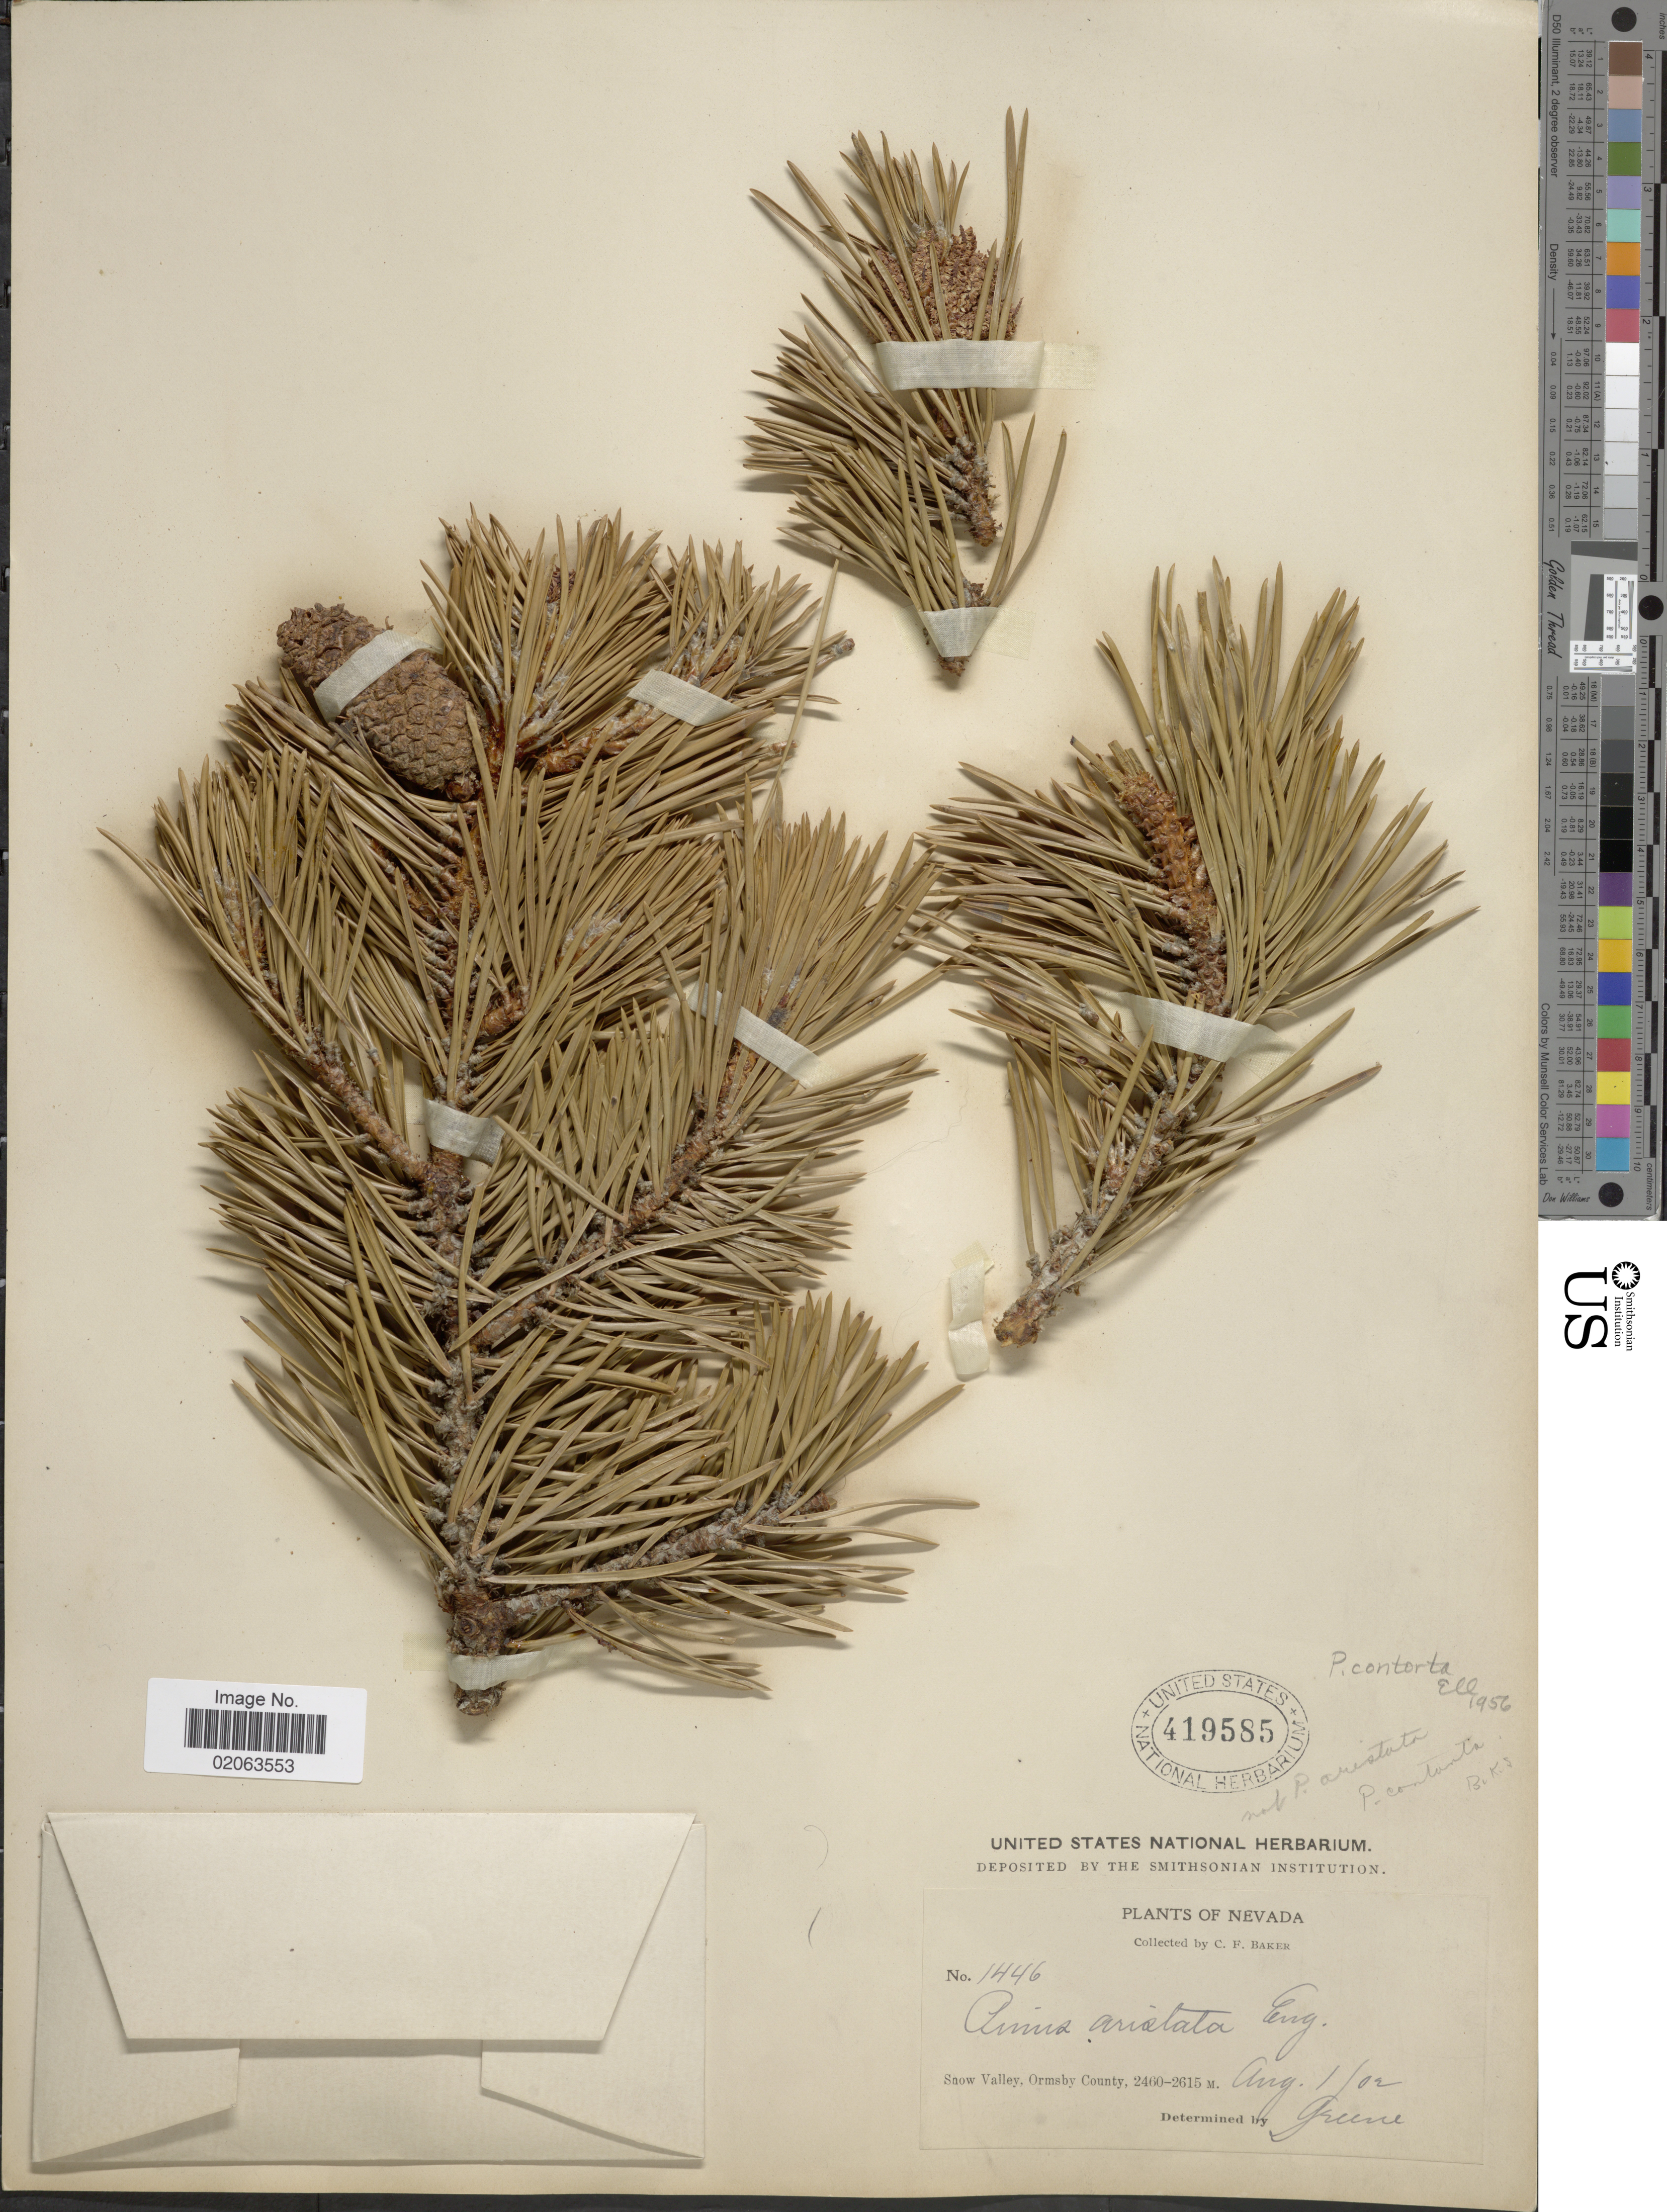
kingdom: Plantae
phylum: Tracheophyta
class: Pinopsida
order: Pinales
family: Pinaceae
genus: Pinus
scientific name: Pinus contorta var. latifolia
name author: Engelm. ex S. Watson in C. King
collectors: C. F. Baker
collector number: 1446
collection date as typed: Transcribed d/m/y: 1/8/2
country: United States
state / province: Nevada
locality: Nevada. Snow Valley, Ormsby County.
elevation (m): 2460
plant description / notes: Corrected "Saow Valley" to "Snow Valley"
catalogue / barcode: US 419585